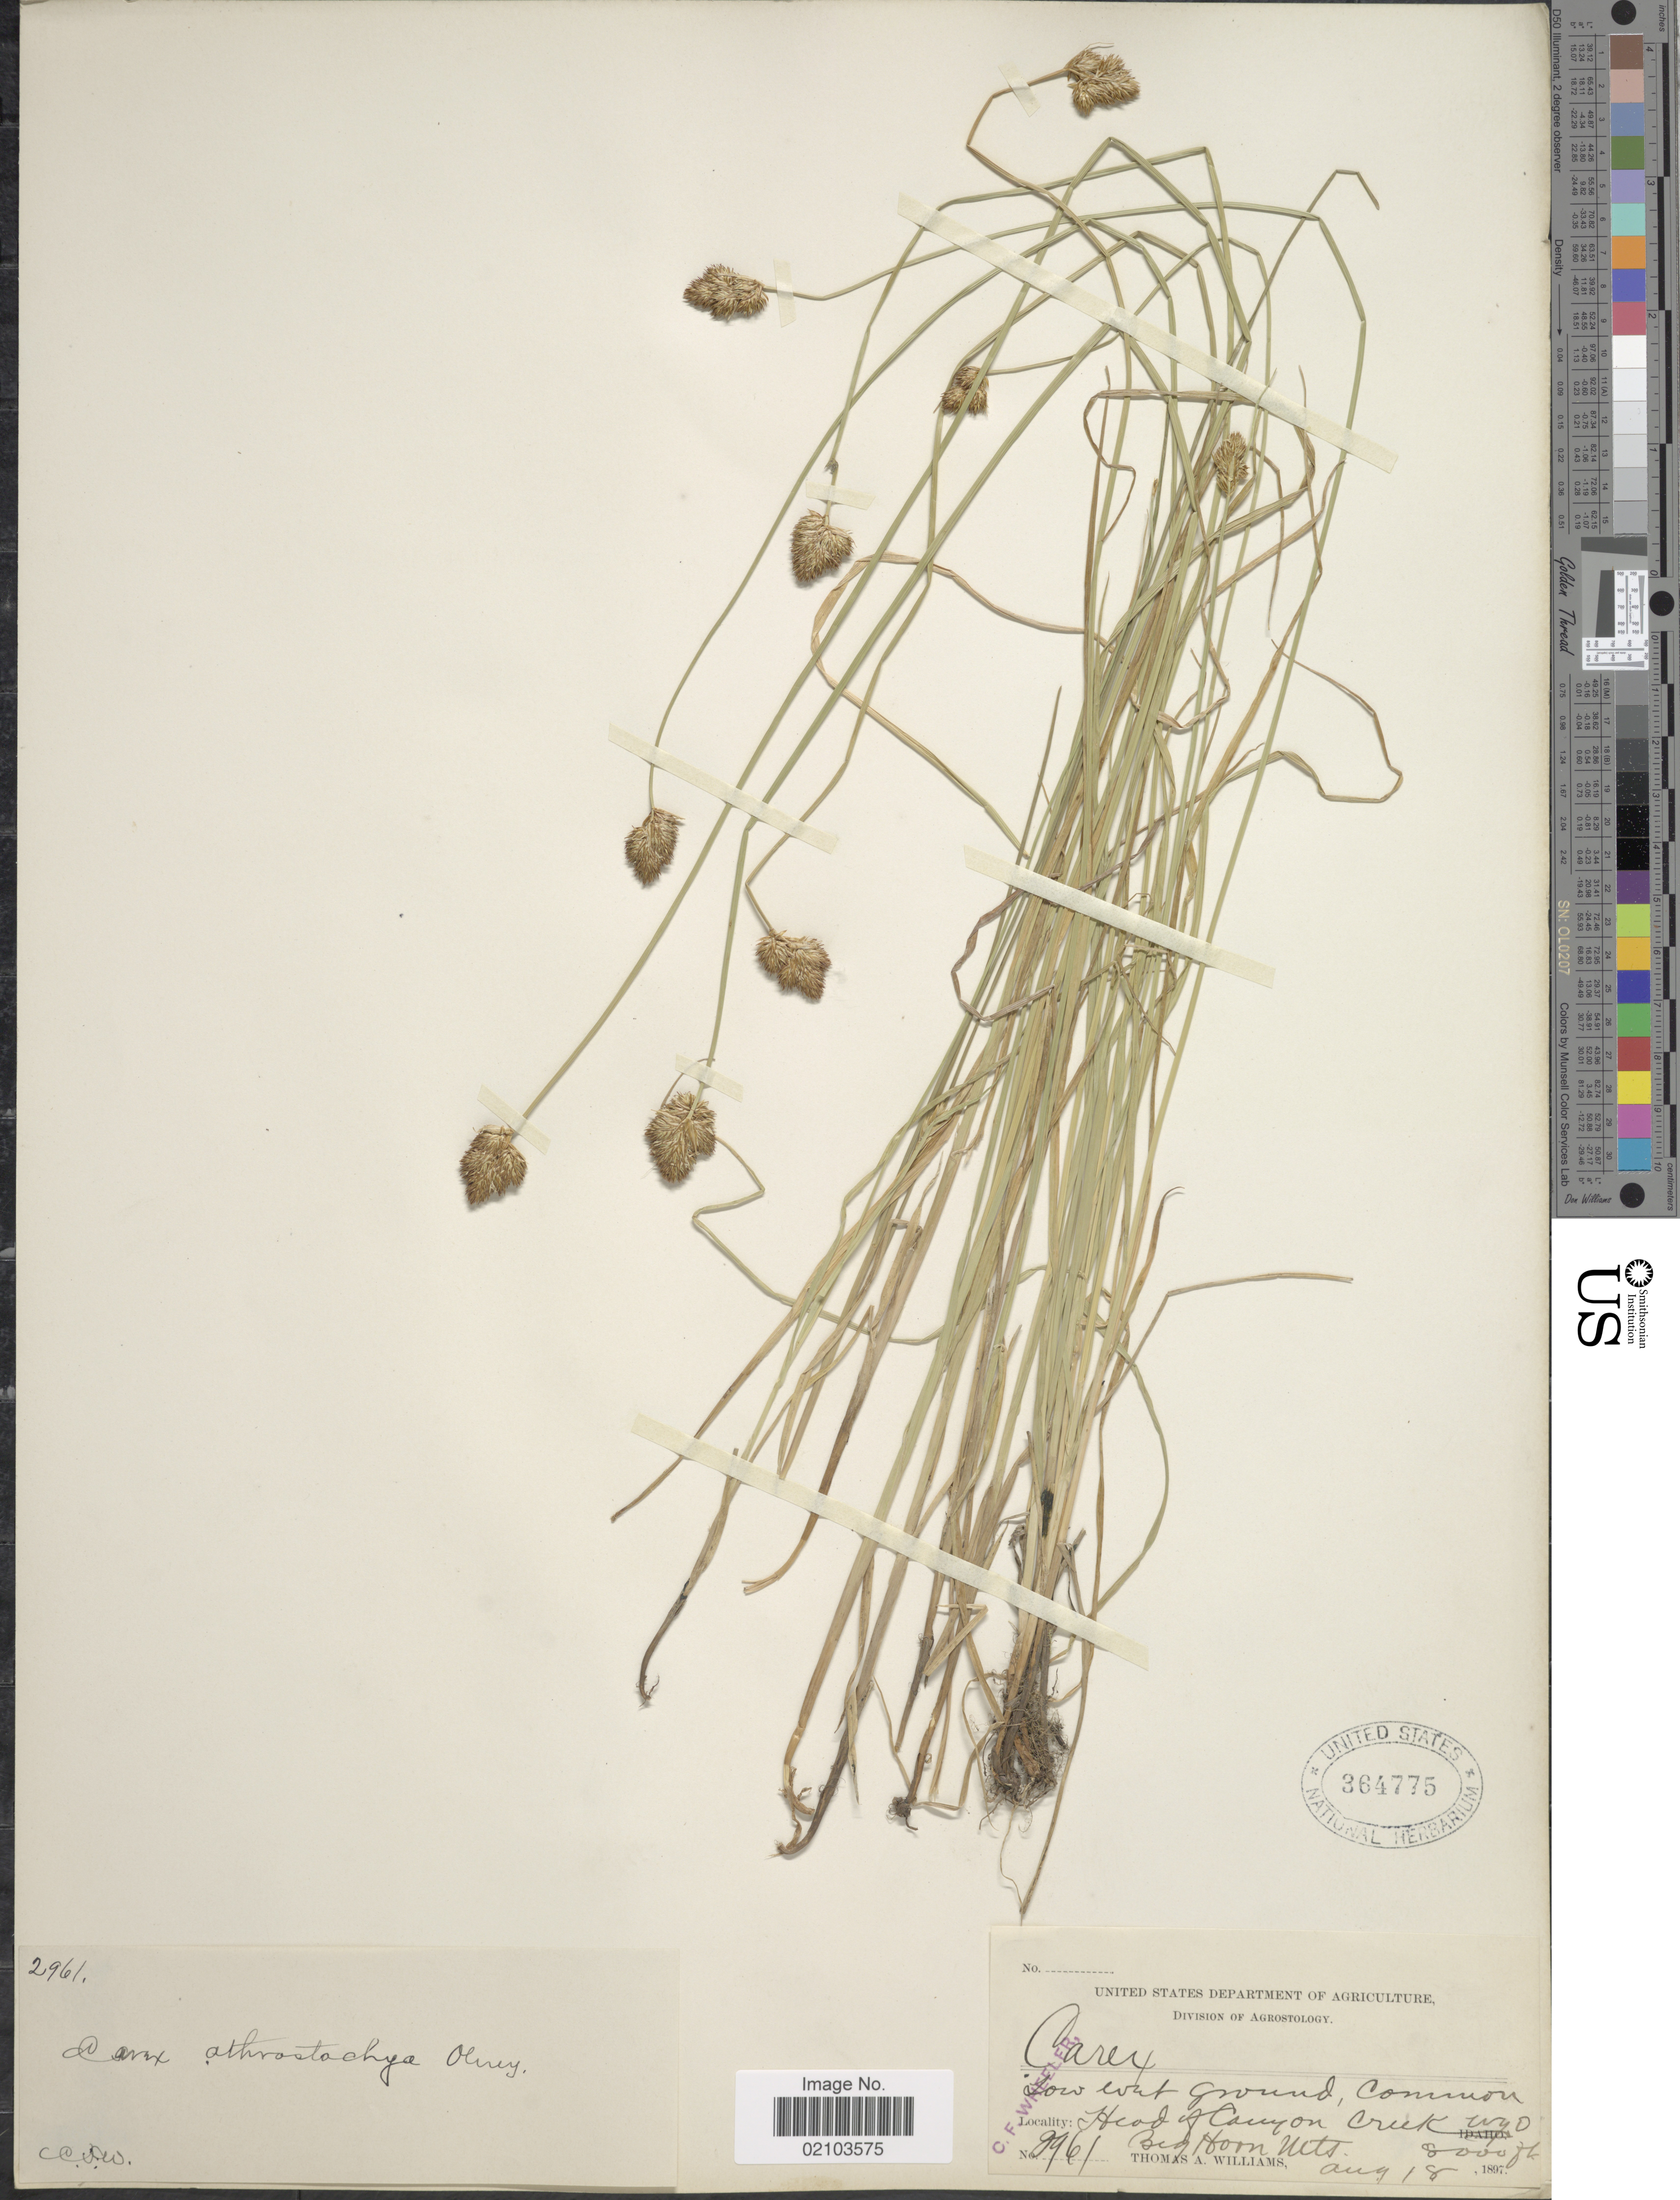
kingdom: Plantae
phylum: Tracheophyta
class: Liliopsida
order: Poales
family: Cyperaceae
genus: Carex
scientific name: Carex athrostachya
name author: Olney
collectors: T. A. Williams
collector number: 8961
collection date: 1897-08-18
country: United States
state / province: Wyoming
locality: Head of Canyon Creek. Big Horn Mts.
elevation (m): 2438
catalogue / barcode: US 364775